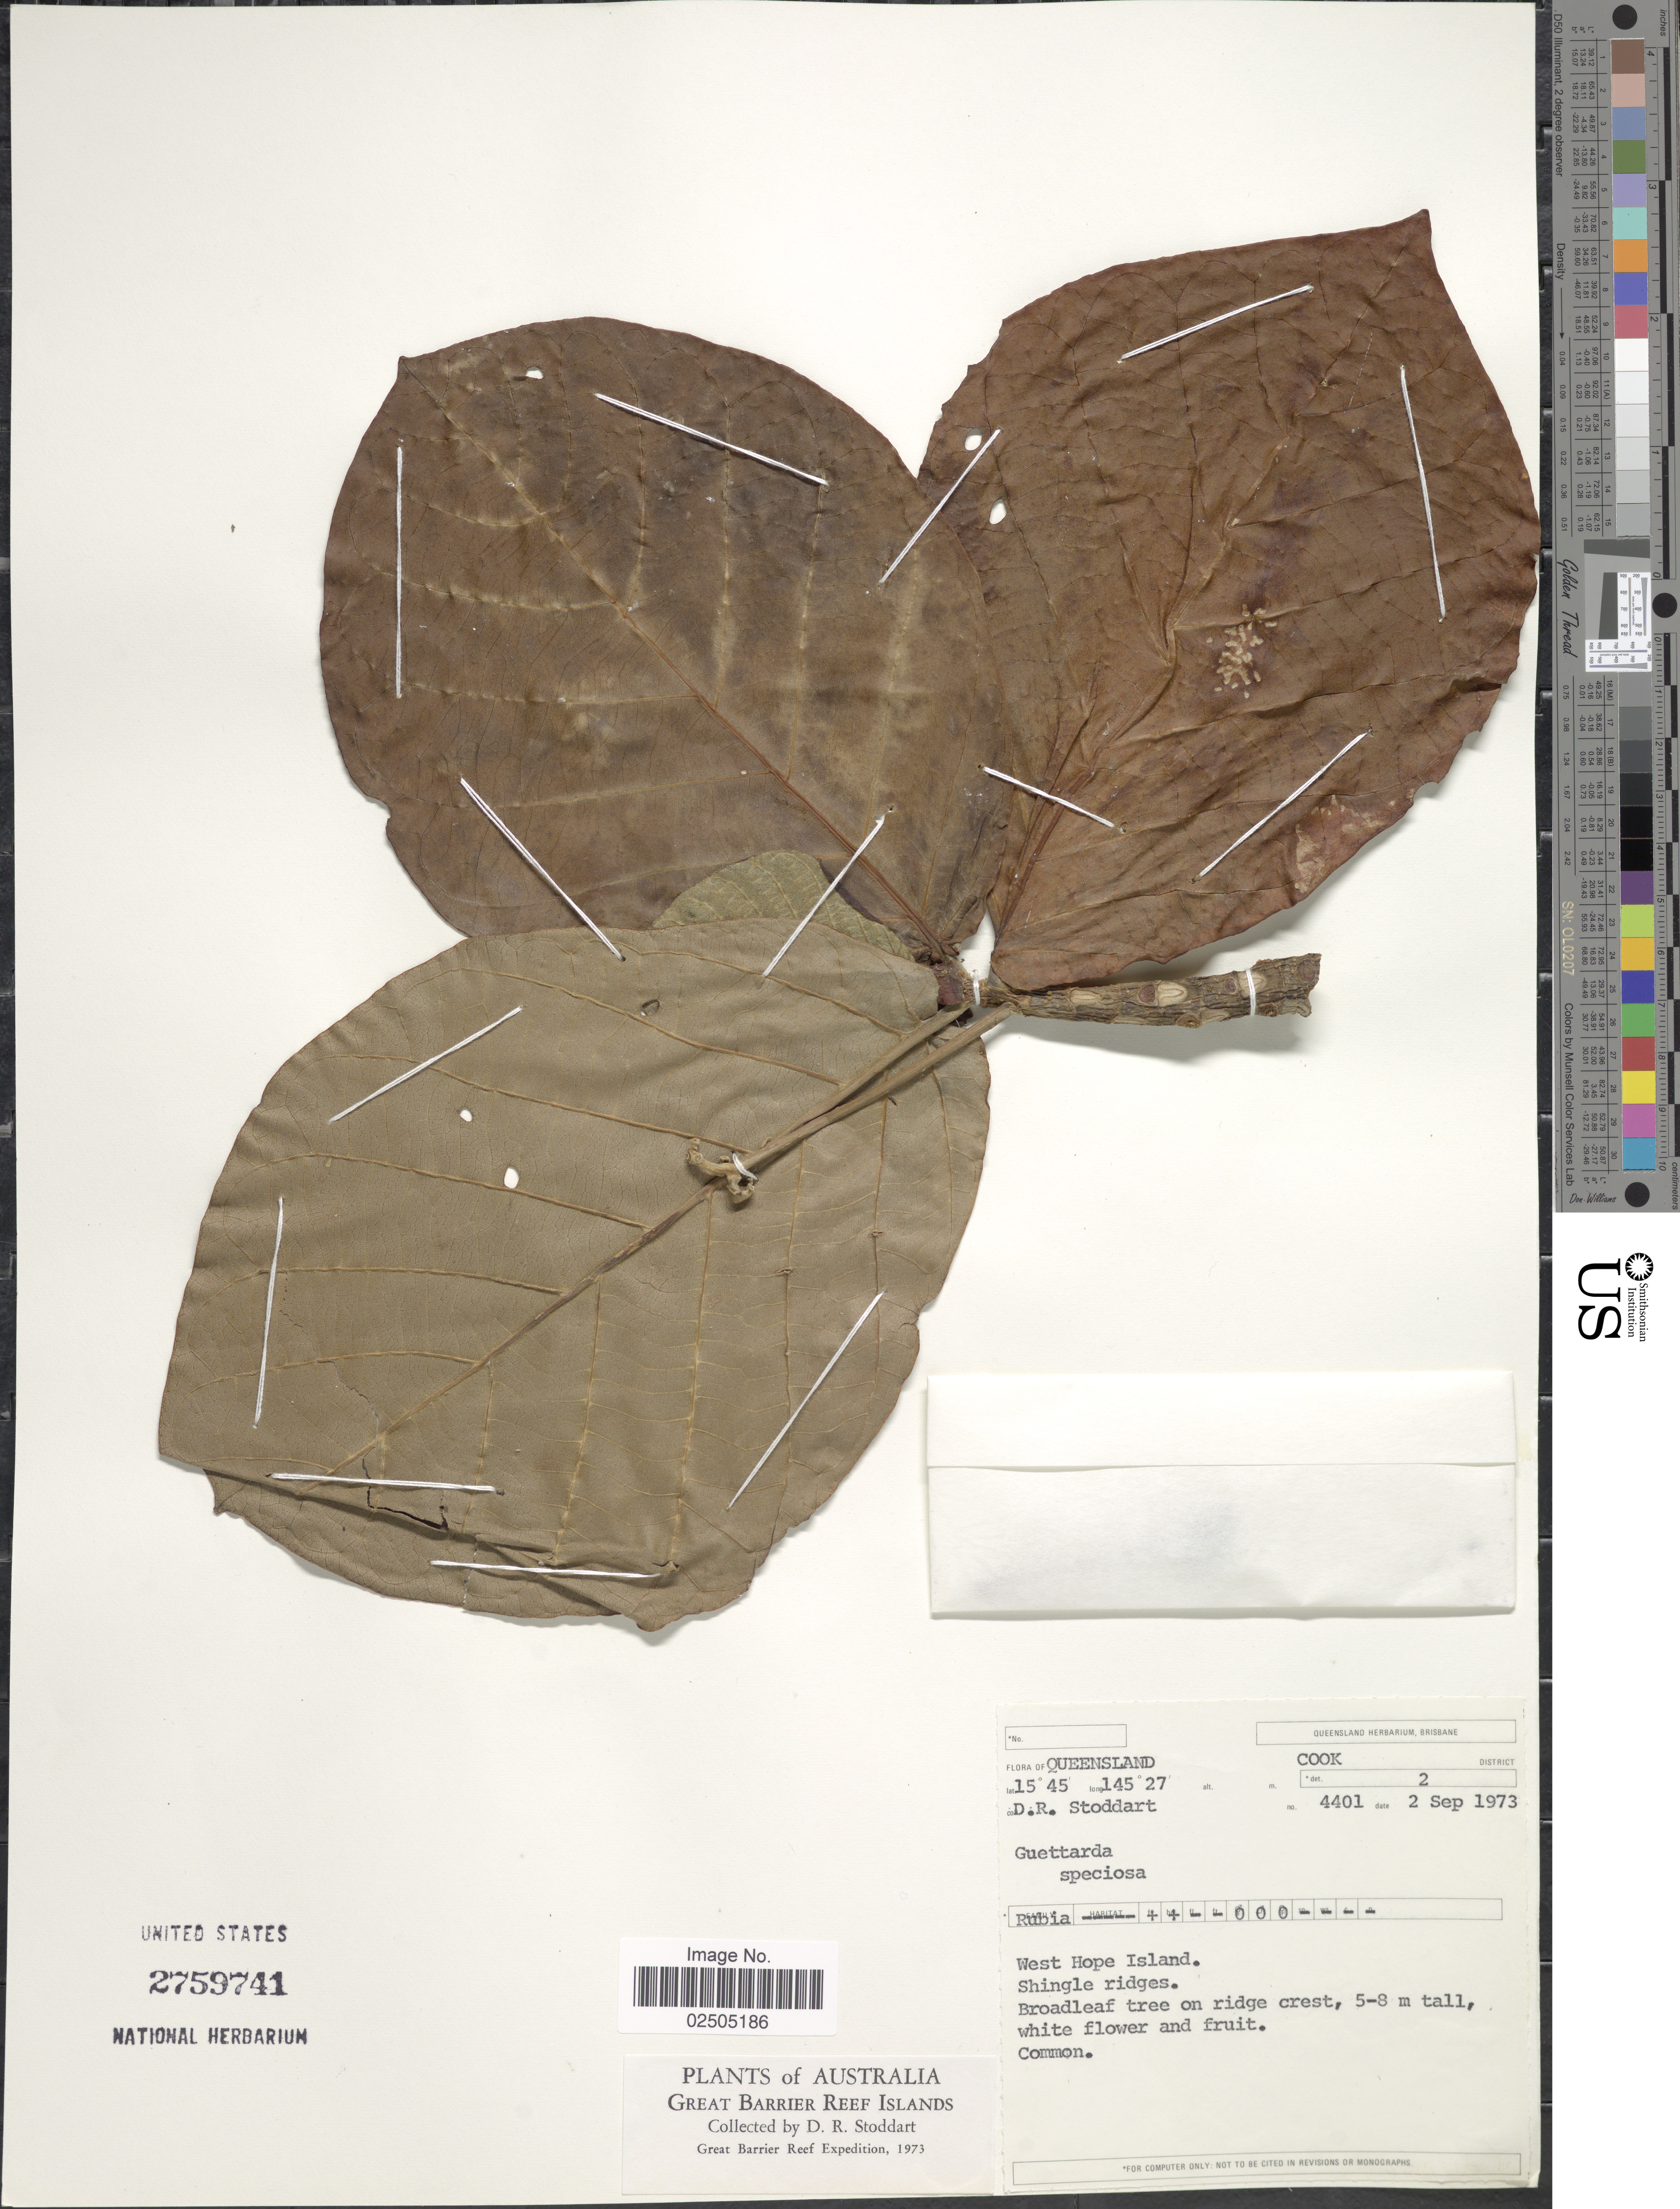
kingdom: Plantae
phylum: Tracheophyta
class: Magnoliopsida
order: Gentianales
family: Rubiaceae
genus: Guettarda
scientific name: Guettarda speciosa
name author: L.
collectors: D. R. Stoddart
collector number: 4401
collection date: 1973-09-02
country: Australia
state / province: Queensland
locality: Cook District, West Hope Island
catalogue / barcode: US 2759741